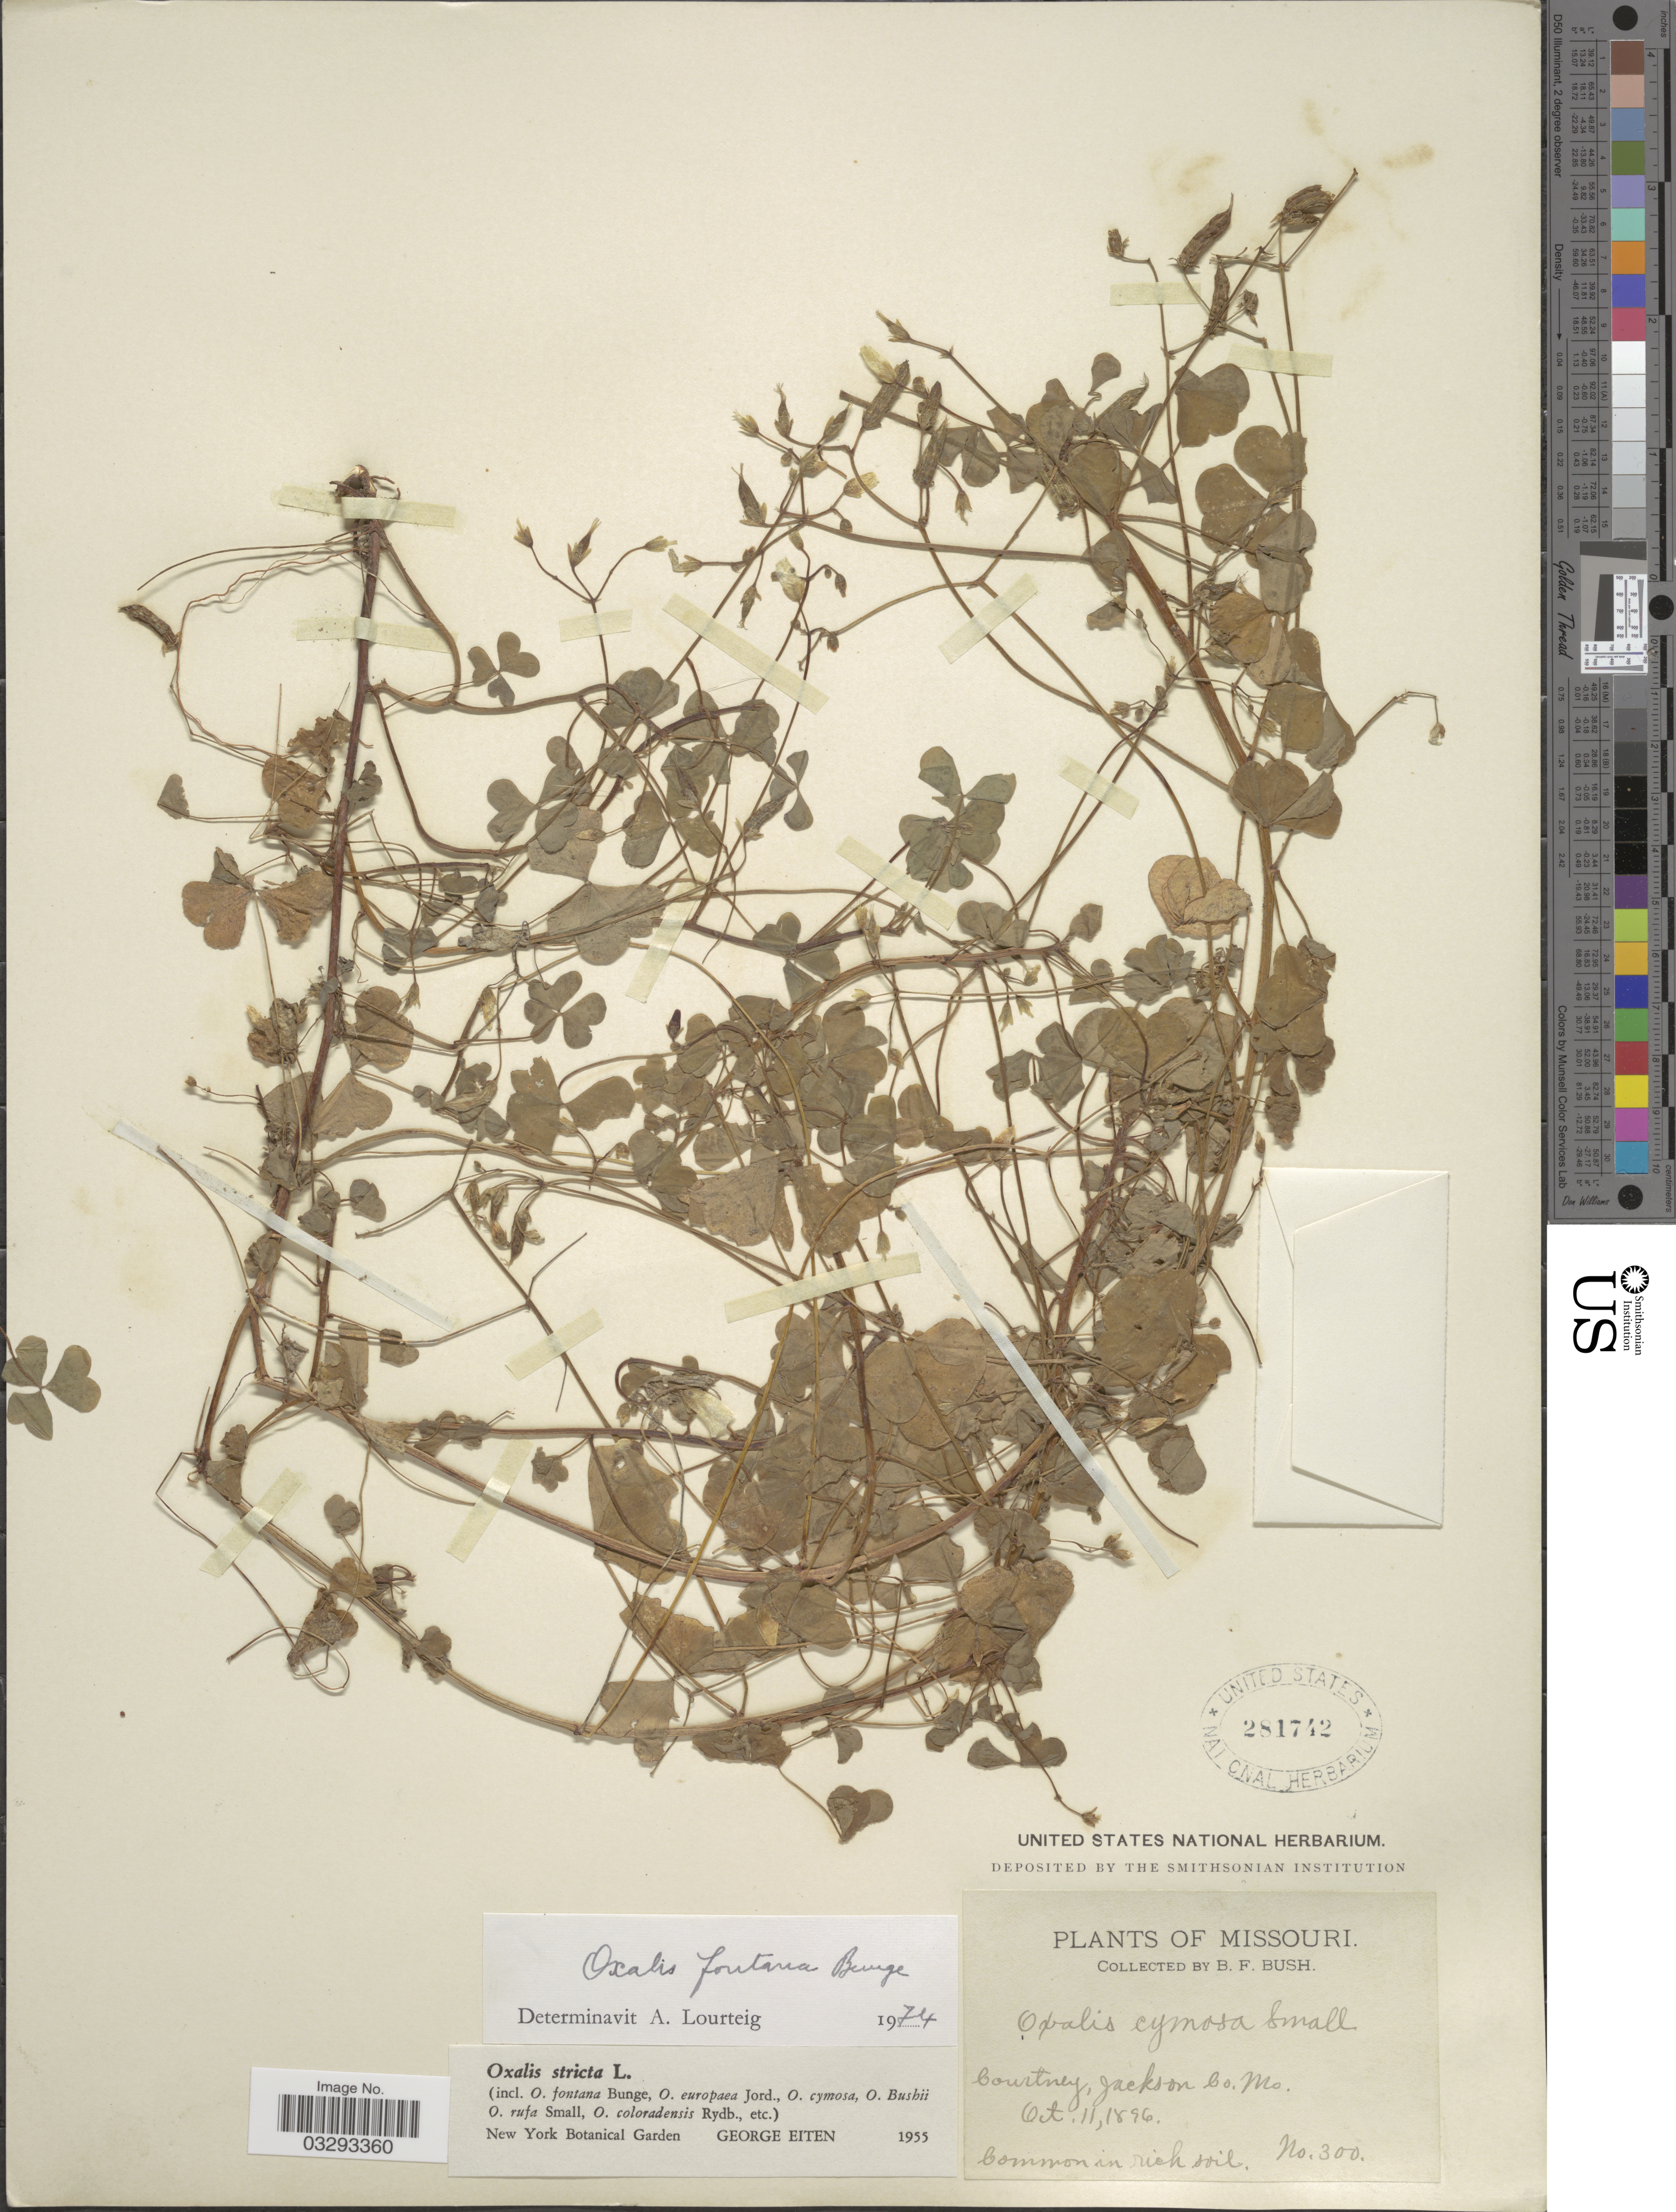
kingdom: Plantae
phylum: Tracheophyta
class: Magnoliopsida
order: Oxalidales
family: Oxalidaceae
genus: Oxalis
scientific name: Oxalis fontana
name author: Bunge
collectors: B. F. Bush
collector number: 300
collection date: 1896-10-11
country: United States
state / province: Missouri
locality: Courtney, Jackson Co.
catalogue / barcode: US 281742